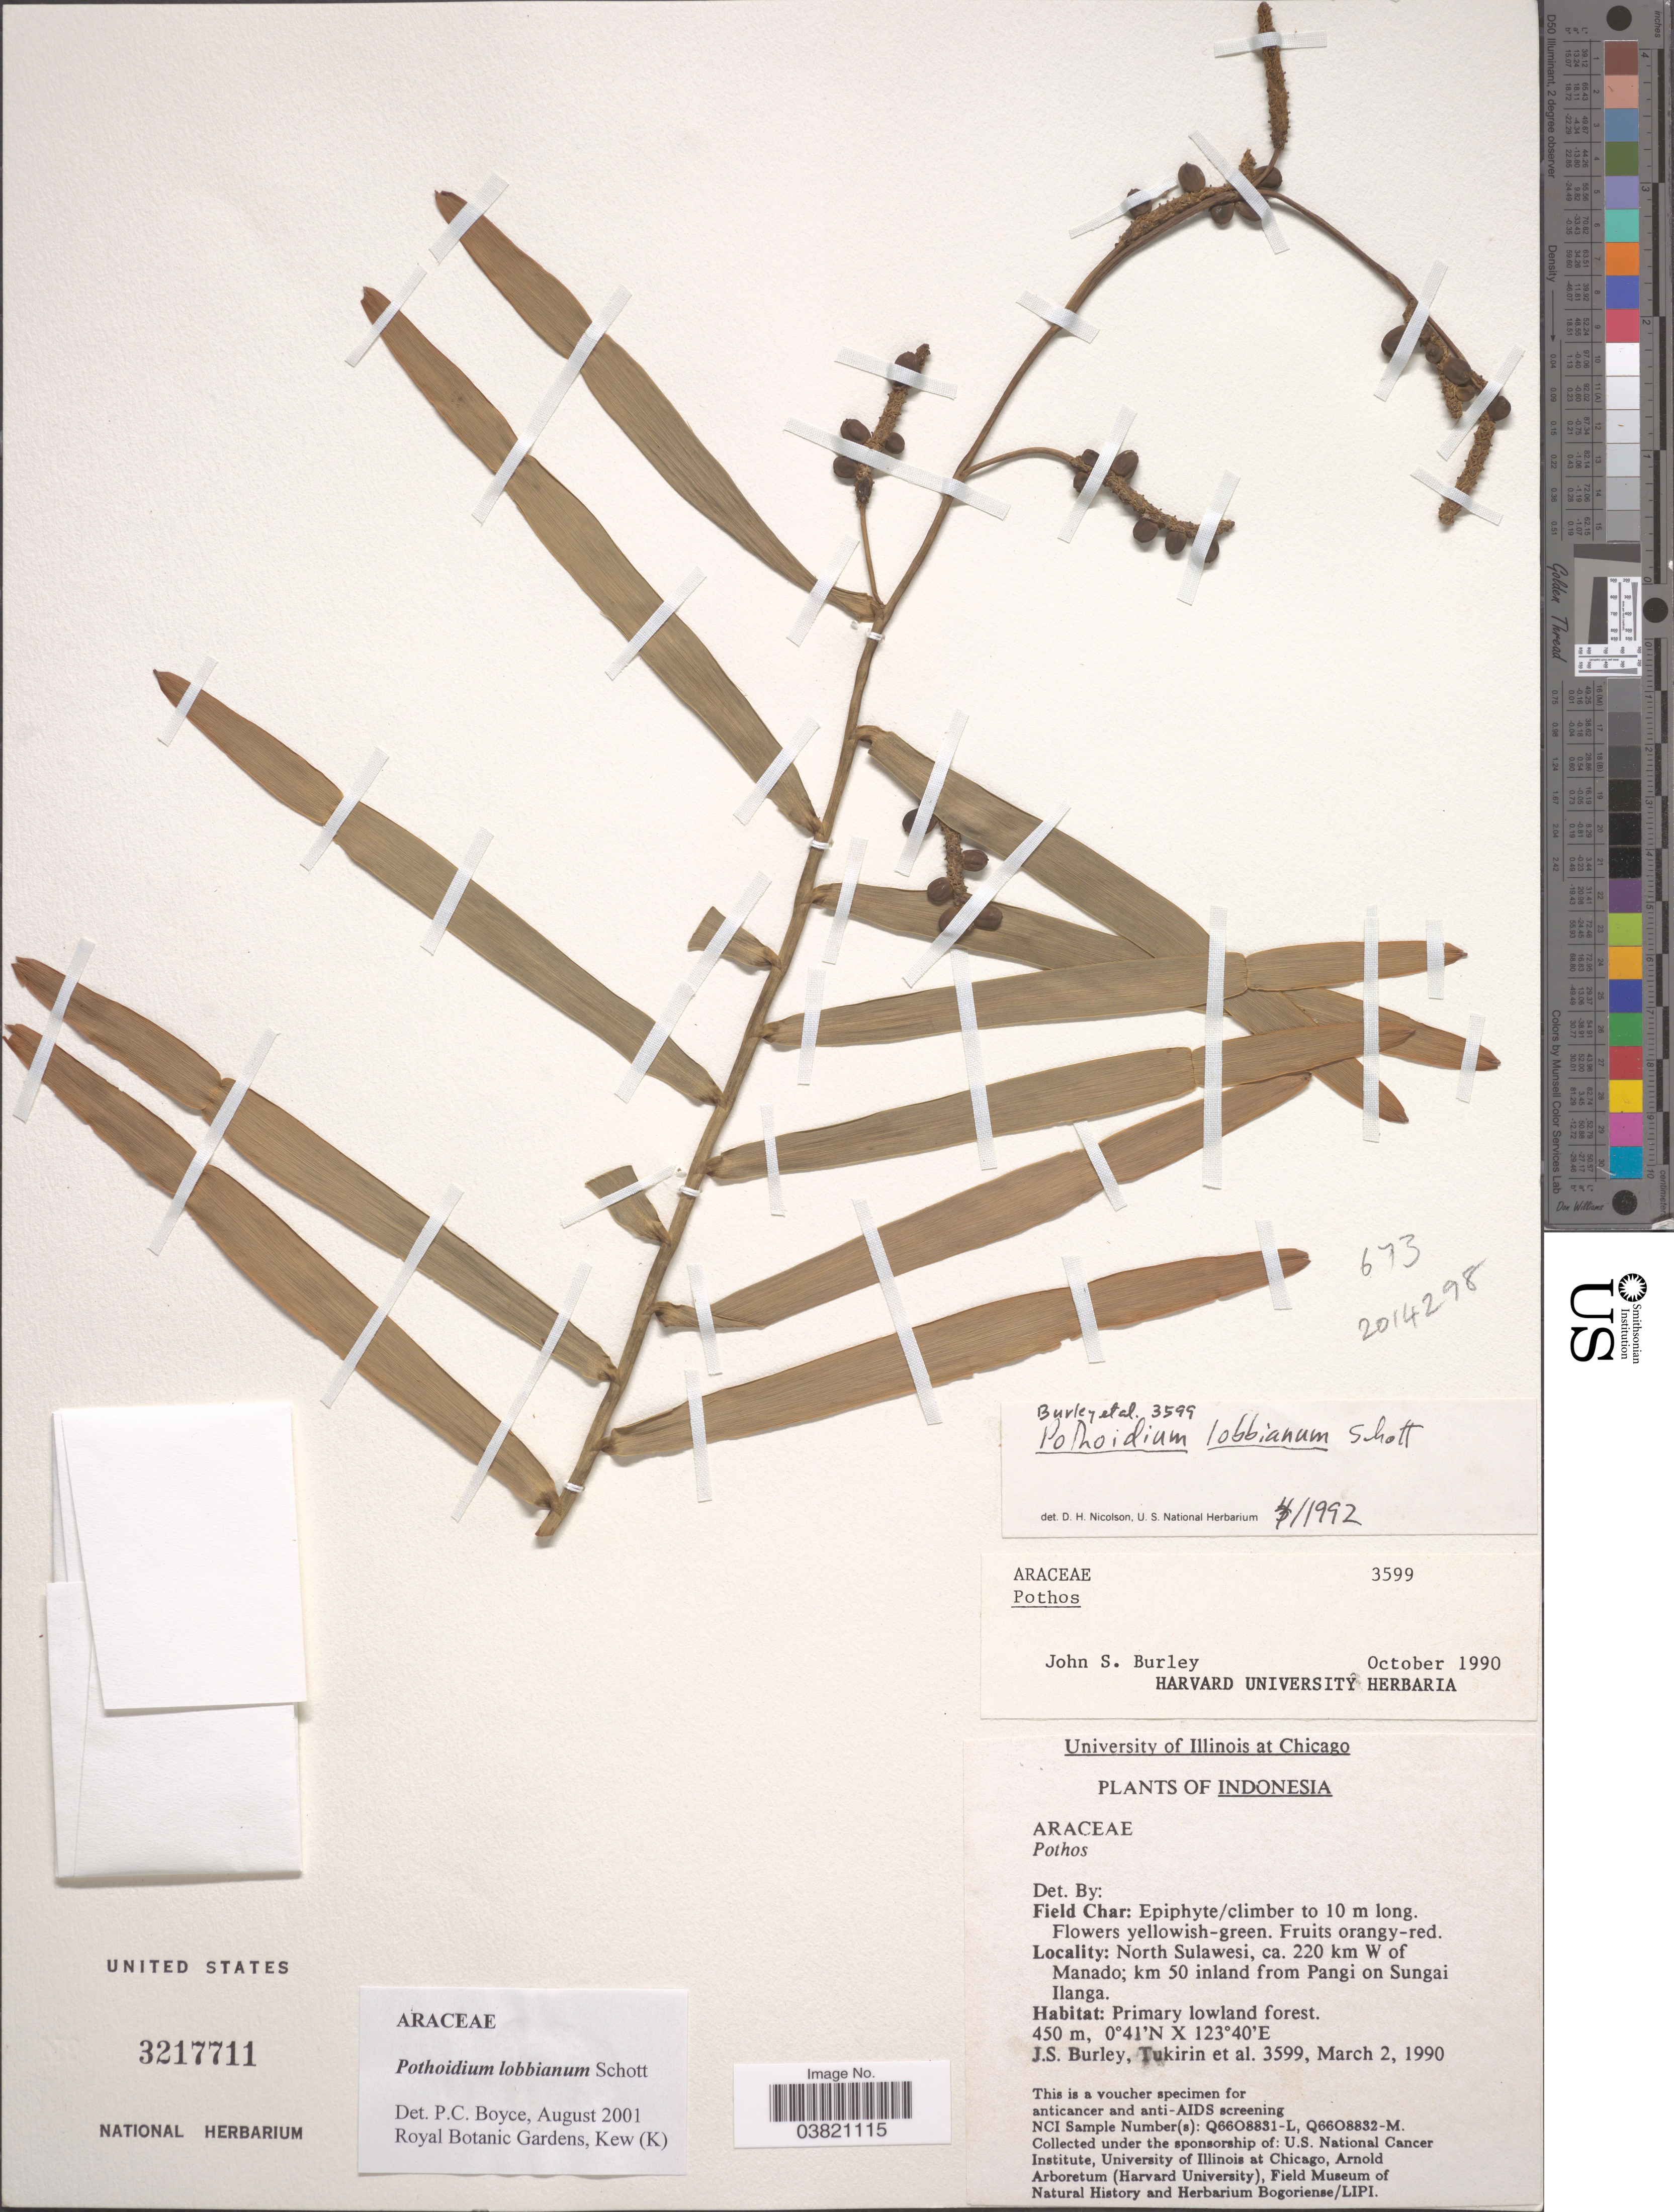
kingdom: Plantae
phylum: Tracheophyta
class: Liliopsida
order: Alismatales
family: Araceae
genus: Pothoidium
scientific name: Pothoidium lobbianum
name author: Schott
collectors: J. S. Burley, -. Tukirin & et al.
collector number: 3599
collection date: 1990-03-02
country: Indonesia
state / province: Sulawesi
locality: North Sulawesi, ca. 220 km W of Manado; km 50 inland from Pangi on Sungai Ilanga.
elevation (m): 450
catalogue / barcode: US 3217711